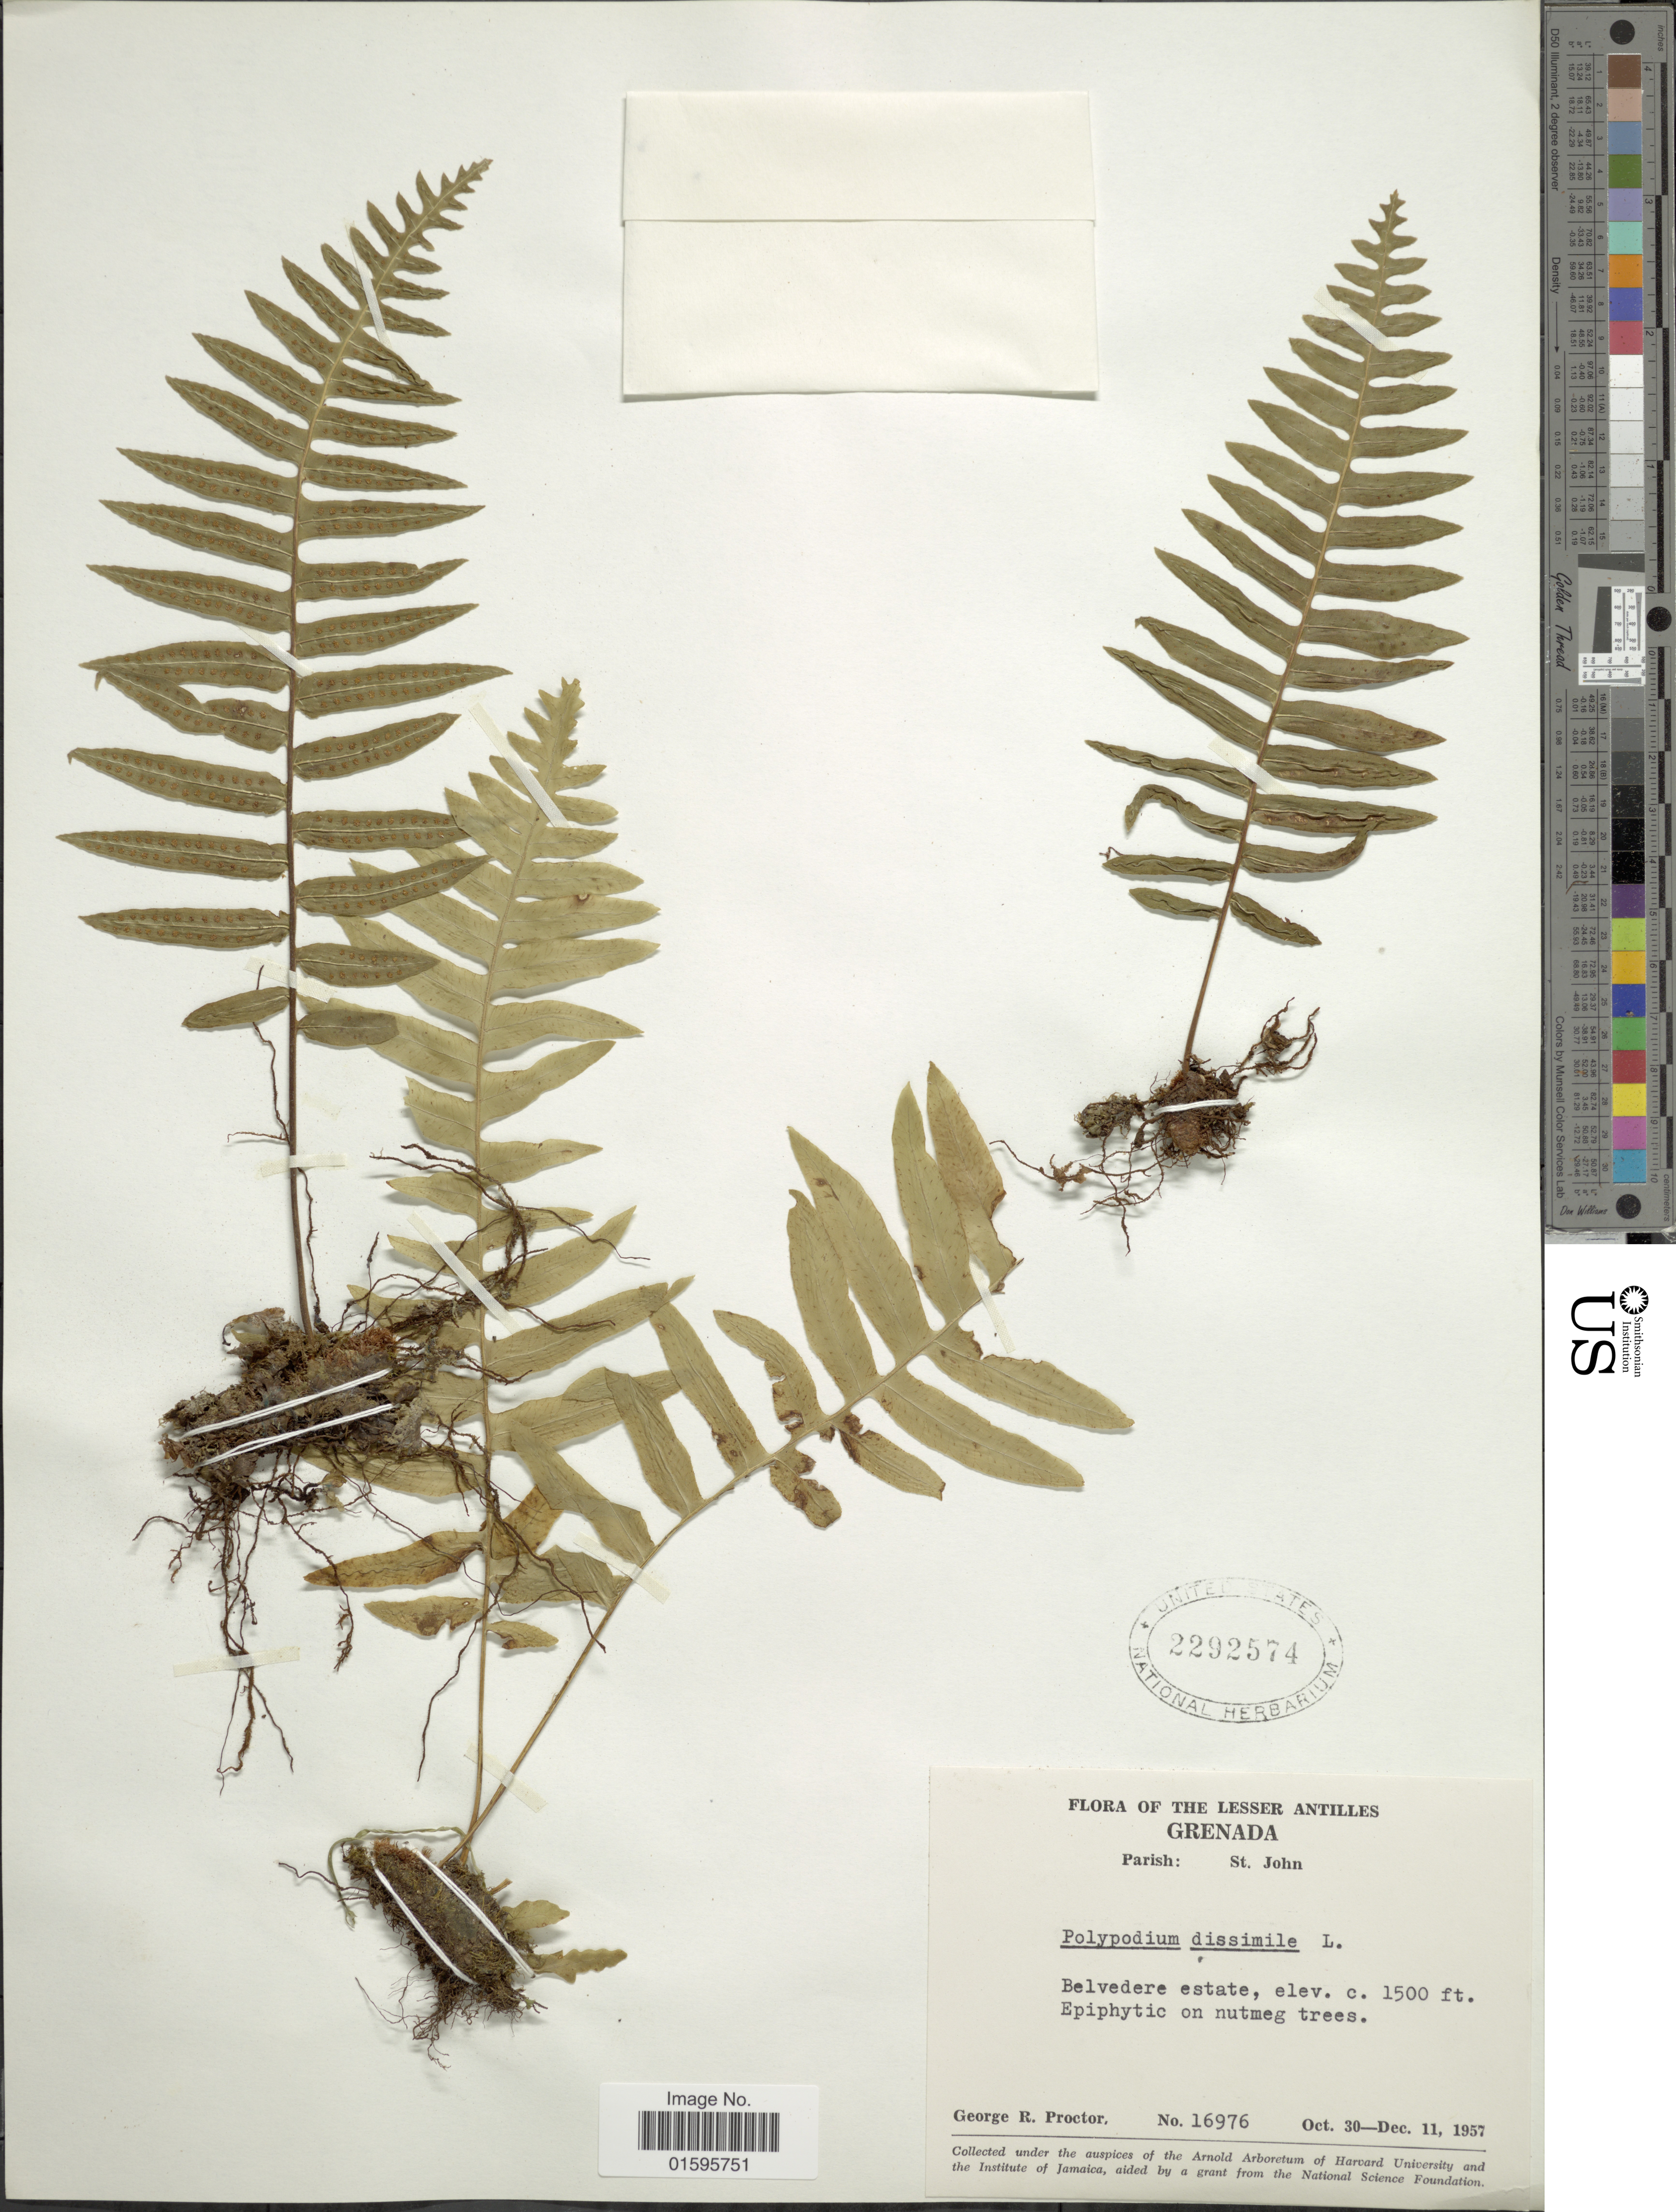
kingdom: Plantae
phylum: Tracheophyta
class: Polypodiopsida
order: Polypodiales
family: Polypodiaceae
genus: Polypodium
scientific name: Polypodium dulce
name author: Poir.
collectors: G. R. Proctor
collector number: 16976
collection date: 1957-10-30/1957-12-11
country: Grenada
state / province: Saint John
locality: Parish St. John, Belvedere estate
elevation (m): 457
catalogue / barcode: US 2292574